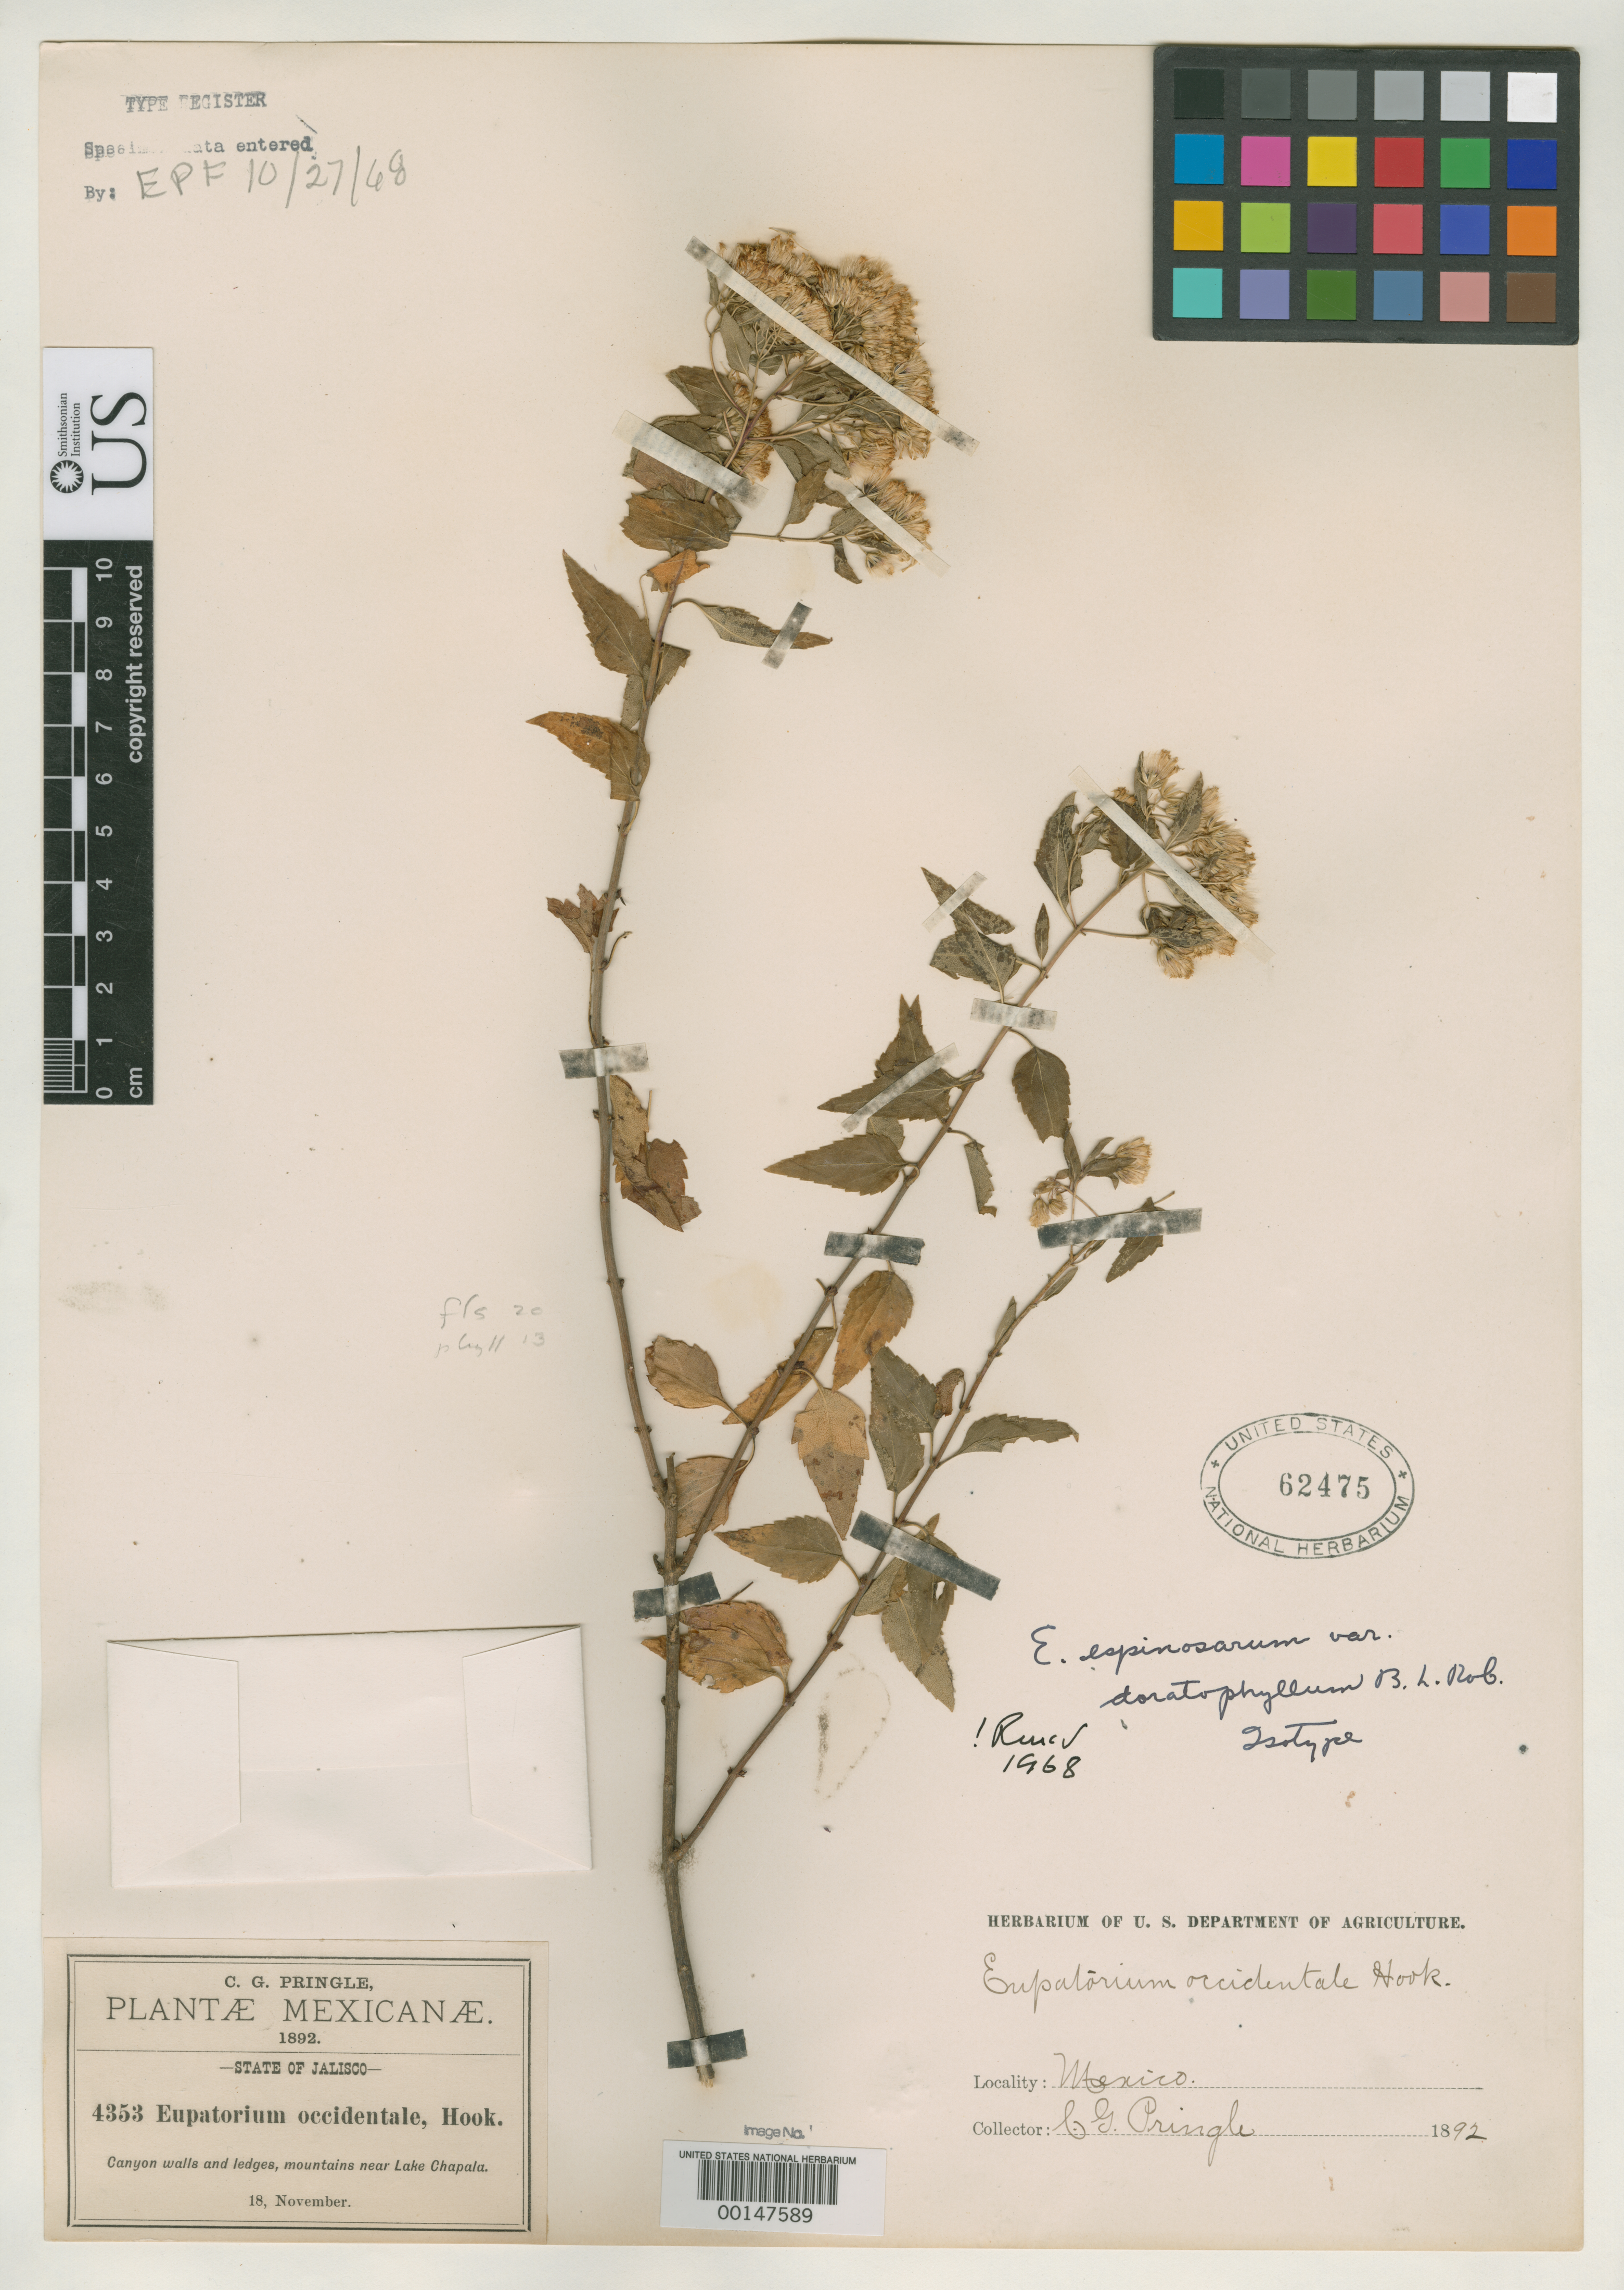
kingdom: Plantae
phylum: Tracheophyta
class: Magnoliopsida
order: Asterales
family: Asteraceae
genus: Eupatorium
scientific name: Eupatorium espinosarum var. doratophyllum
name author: B.L. Rob.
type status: Isotype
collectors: C. G. Pringle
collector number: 4353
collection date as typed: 18 Nov 1892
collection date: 1892-11-18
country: Mexico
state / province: Jalisco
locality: Lake Chapala.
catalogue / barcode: US 62475